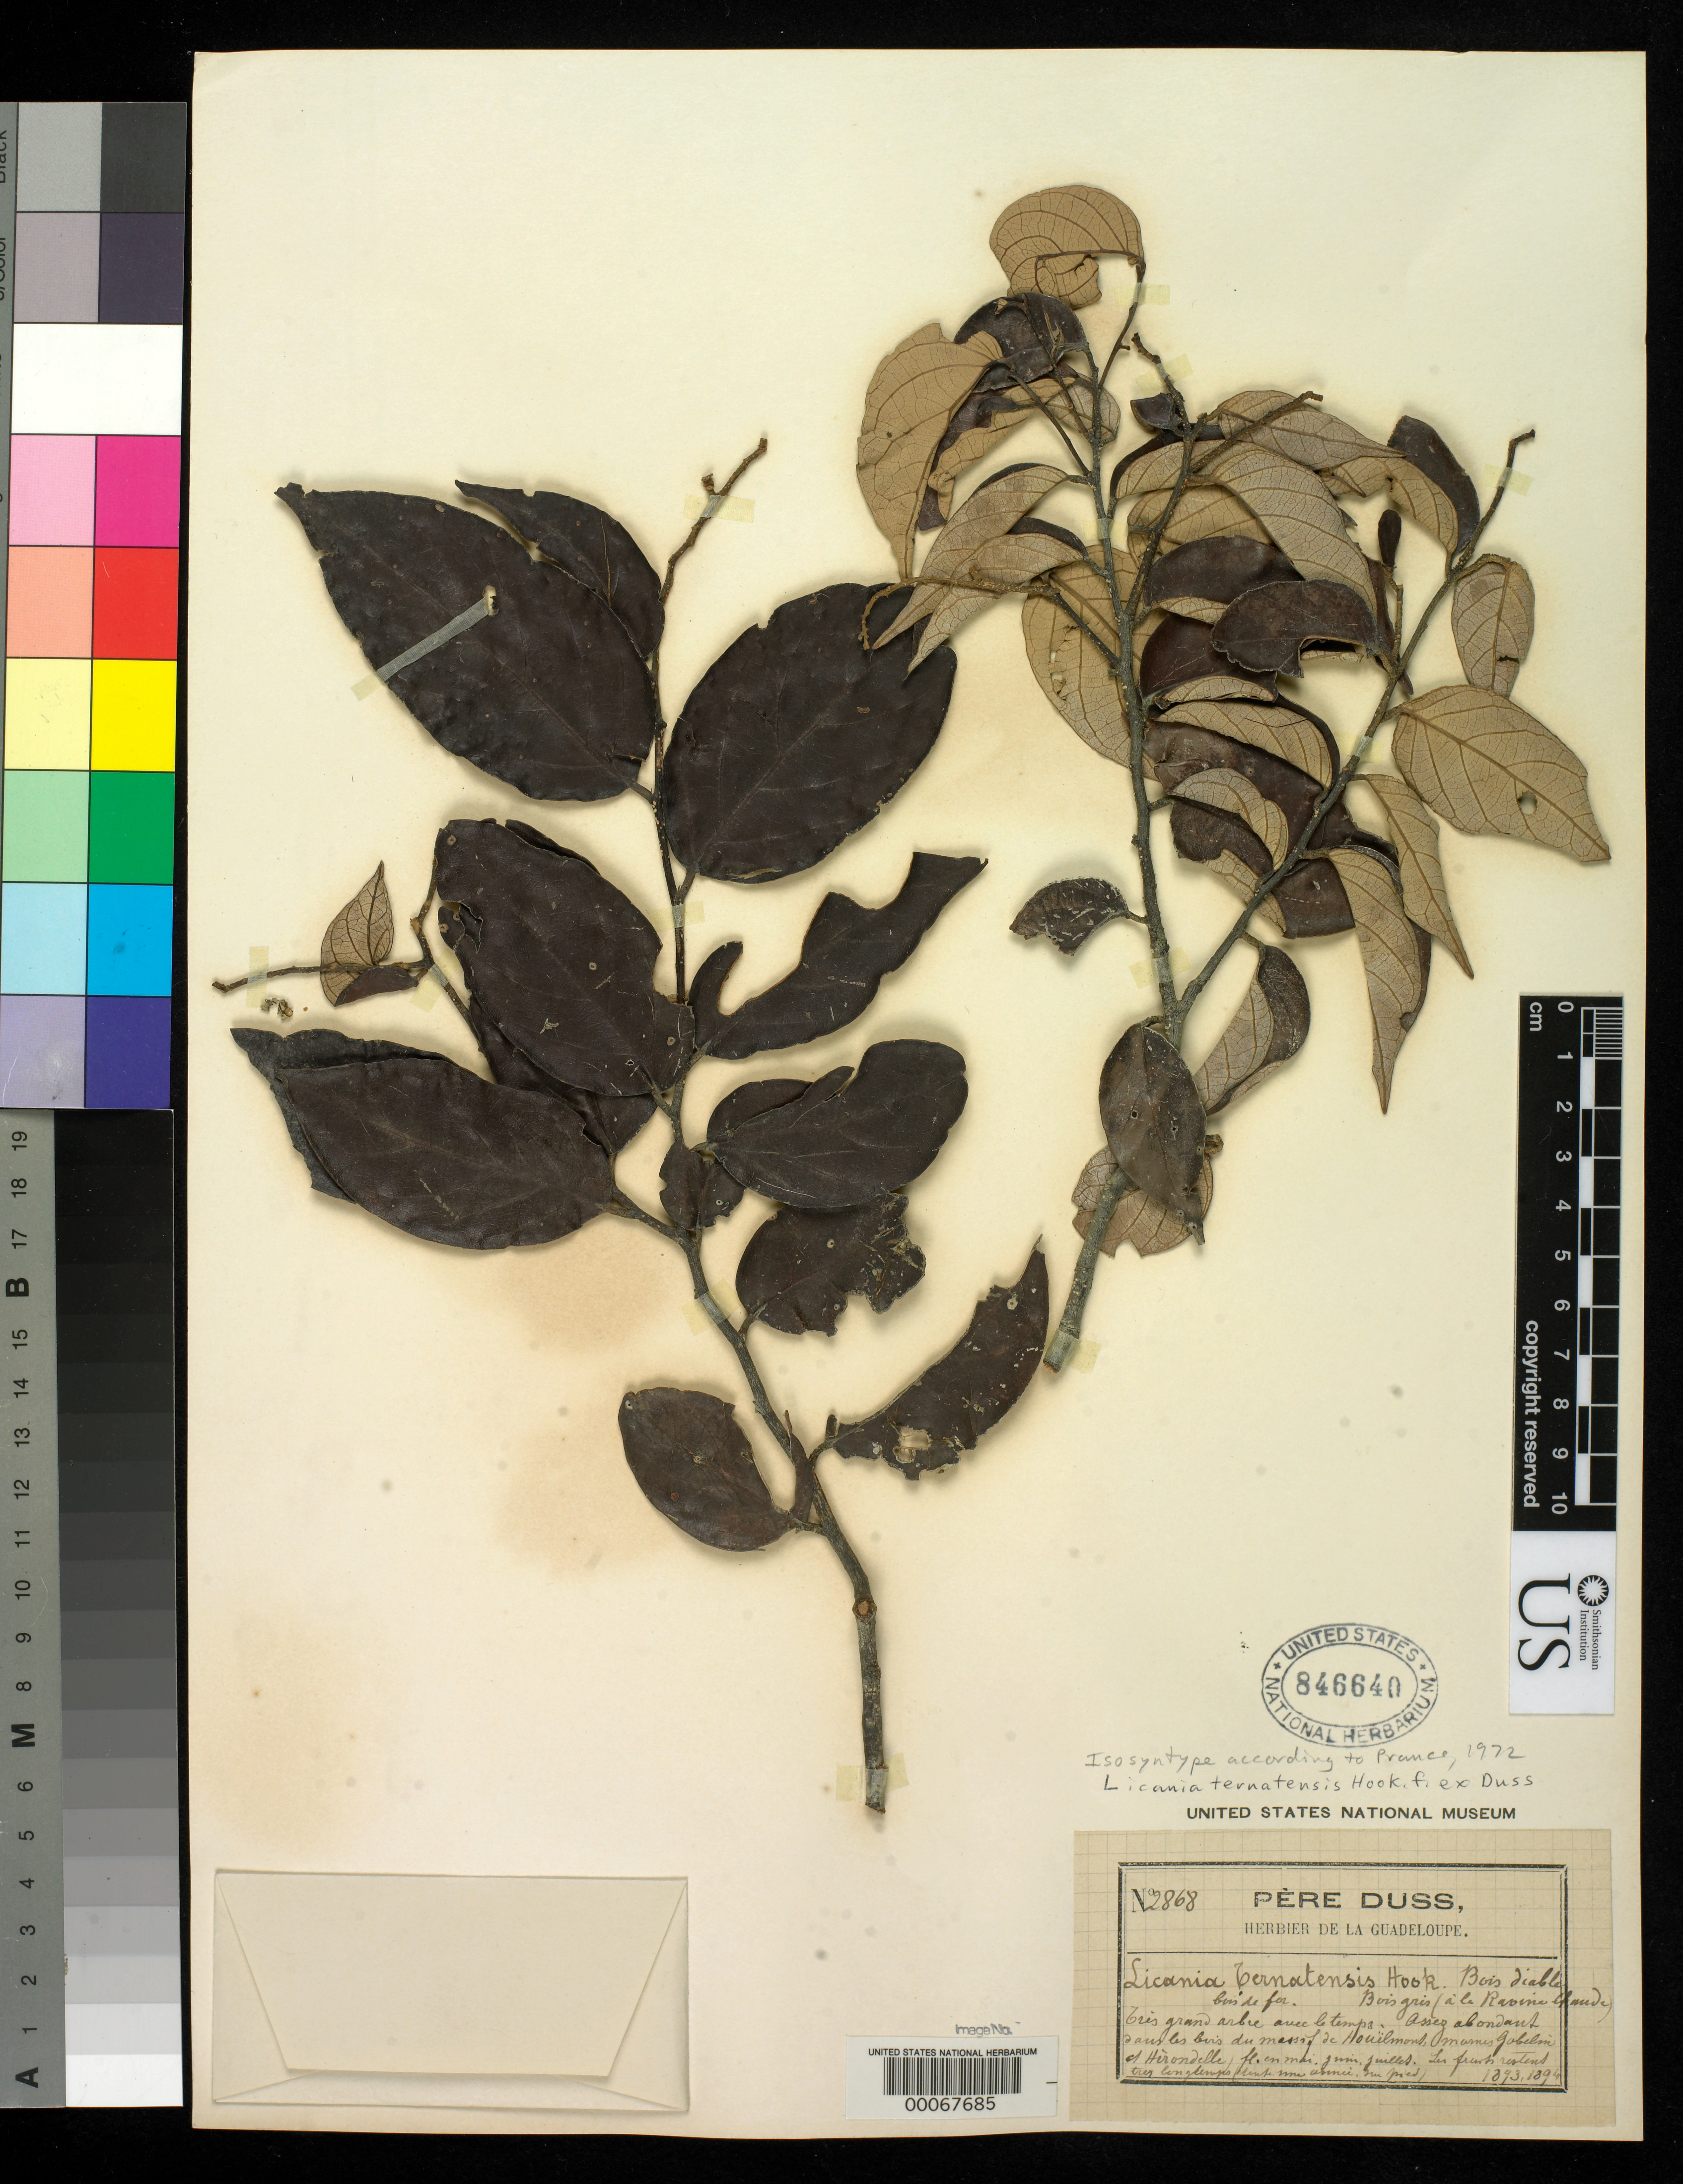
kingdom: Plantae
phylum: Tracheophyta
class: Magnoliopsida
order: Malpighiales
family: Chrysobalanaceae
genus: Licania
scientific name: Licania ternatensis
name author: Hook. f. ex Duss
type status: Isosyntype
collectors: Père Duss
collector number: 2868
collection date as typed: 1893 to -- --- 1894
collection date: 1893/1894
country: Guadeloupe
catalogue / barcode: US 846640